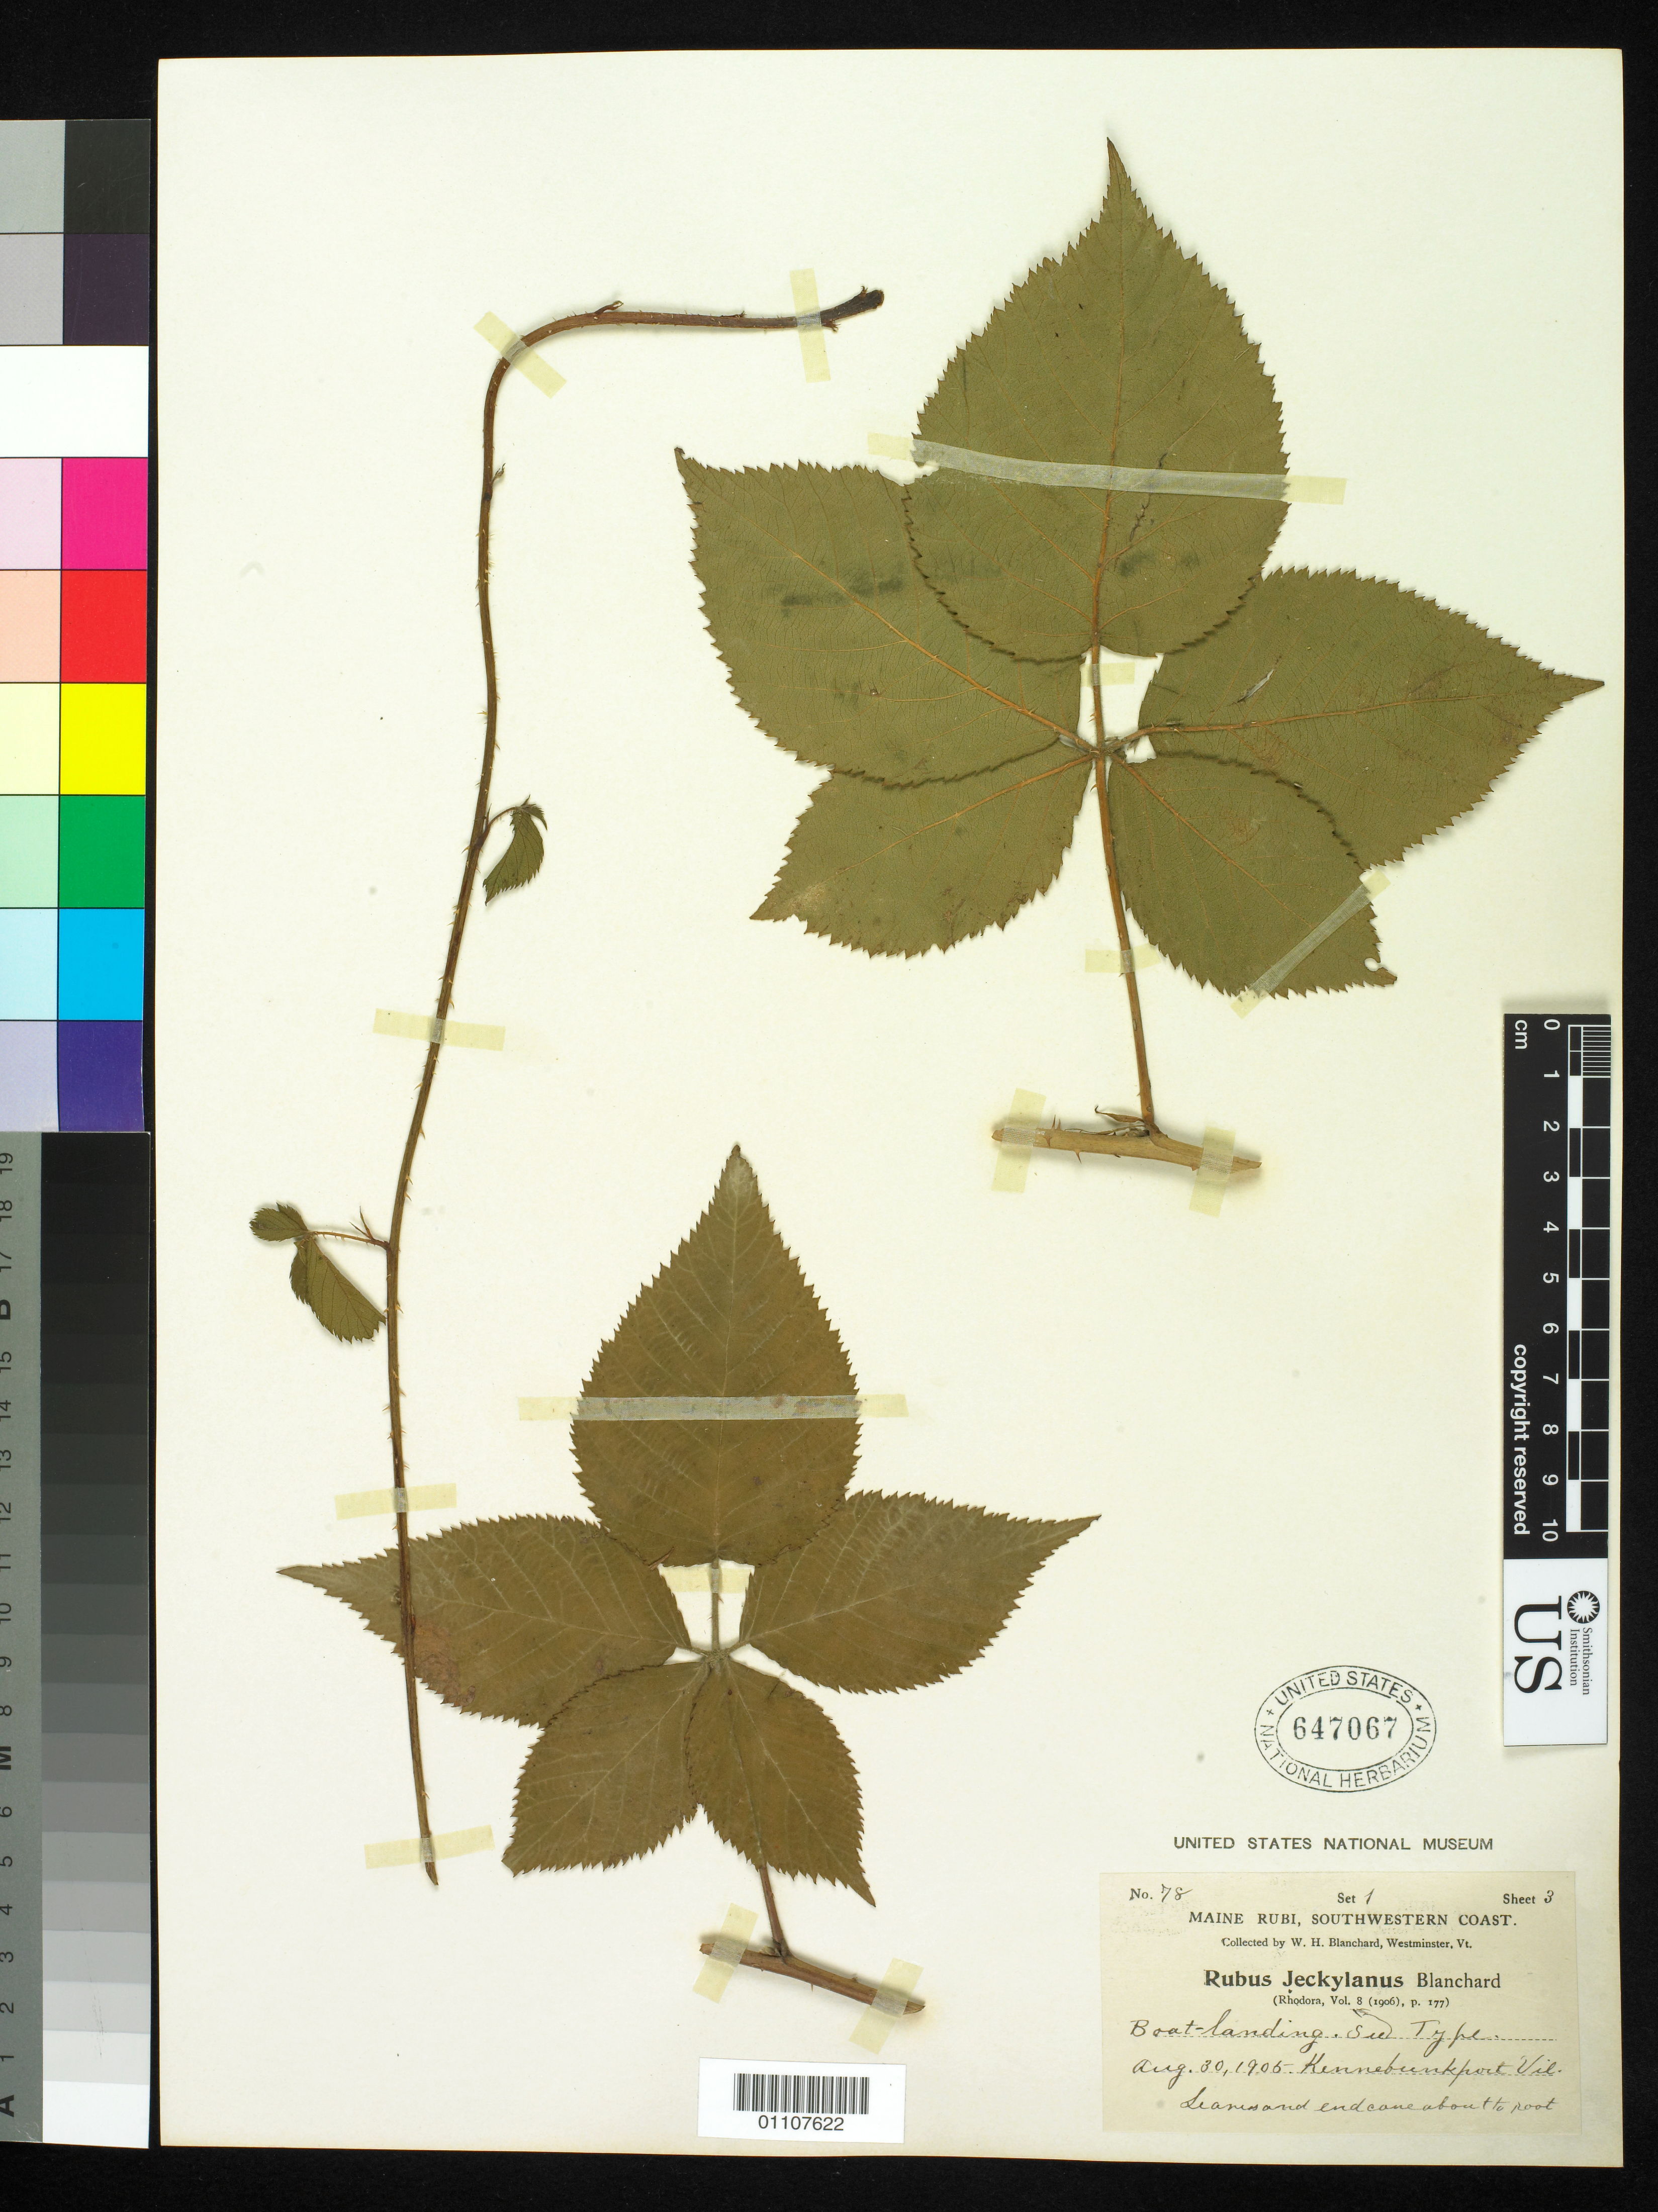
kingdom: Plantae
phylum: Tracheophyta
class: Magnoliopsida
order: Rosales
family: Rosaceae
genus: Rubus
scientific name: Rubus jeckylanus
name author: Blanch.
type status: Syntype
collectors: W. H. Blanchard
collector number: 78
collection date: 1905-08-30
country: United States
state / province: Maine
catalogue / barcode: US 647067